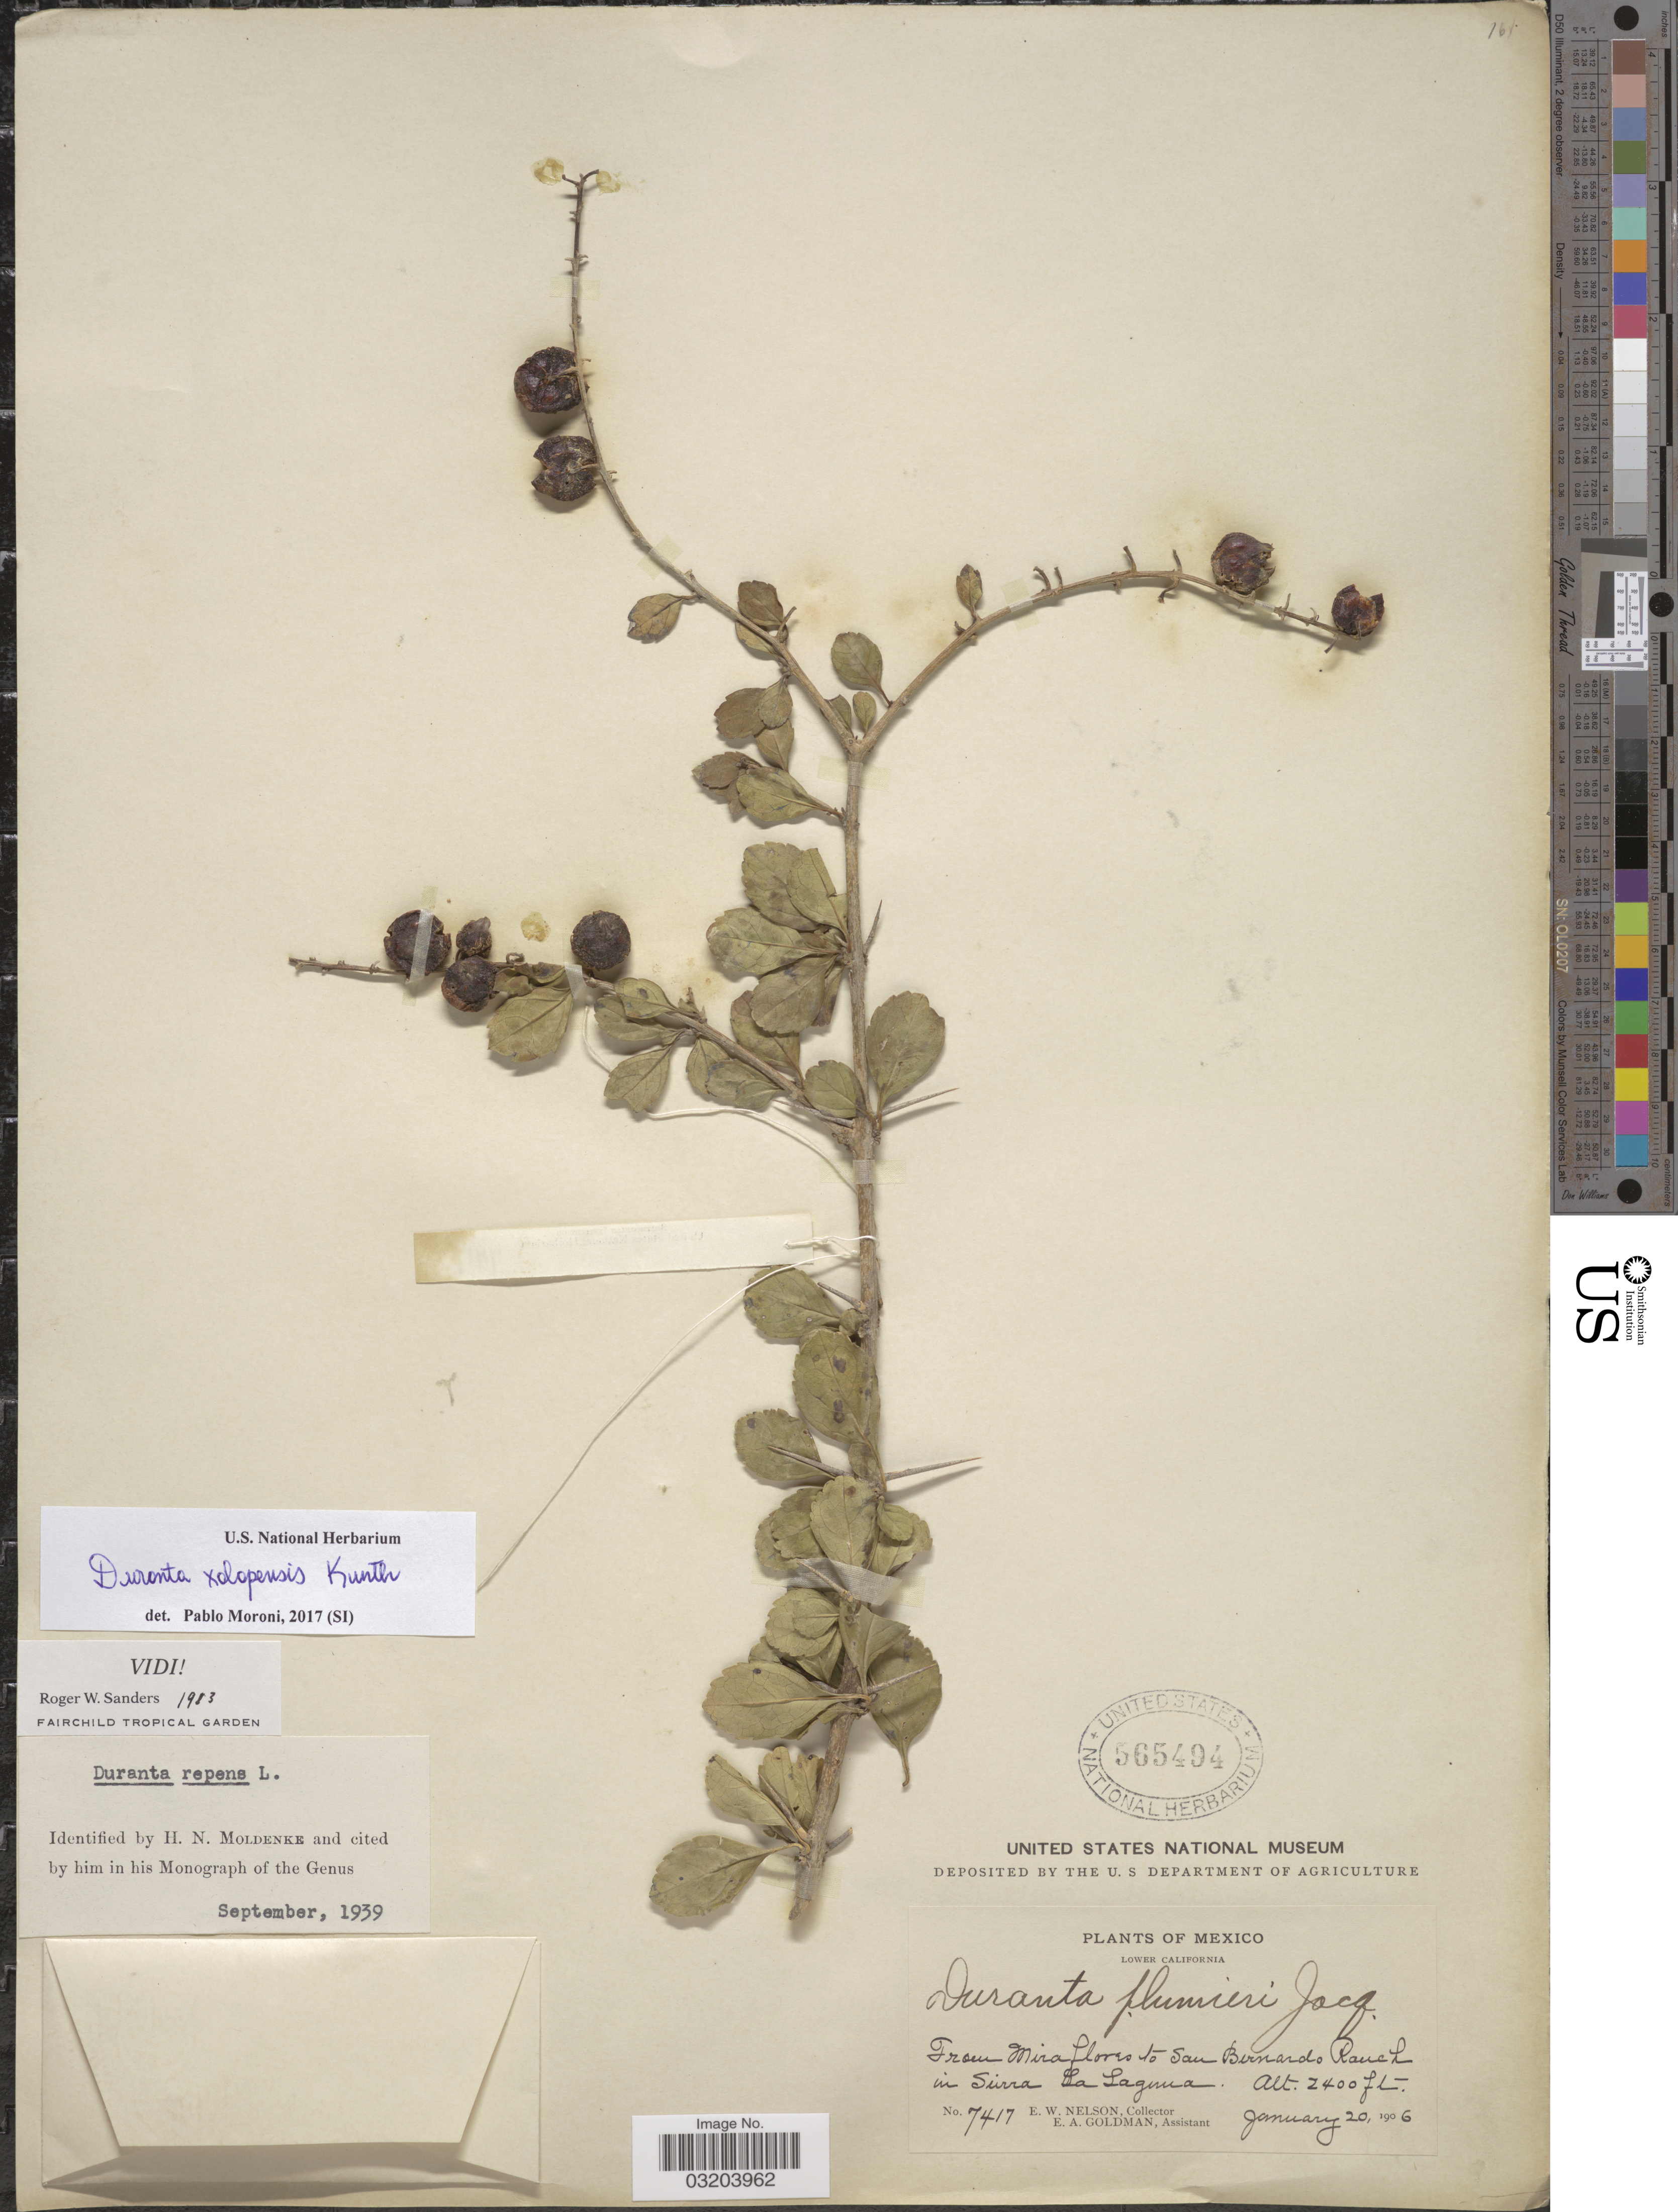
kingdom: Plantae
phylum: Tracheophyta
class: Magnoliopsida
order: Lamiales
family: Verbenaceae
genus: Duranta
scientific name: Duranta erecta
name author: L.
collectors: E. W. Nelson & E. A. Goldman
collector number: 7417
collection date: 1906-01-20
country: Mexico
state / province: Baja California Sur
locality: Lower California. From Mira flores to San Bernardo Ranch in Sierra La Laguna.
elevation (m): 732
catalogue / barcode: US 565494